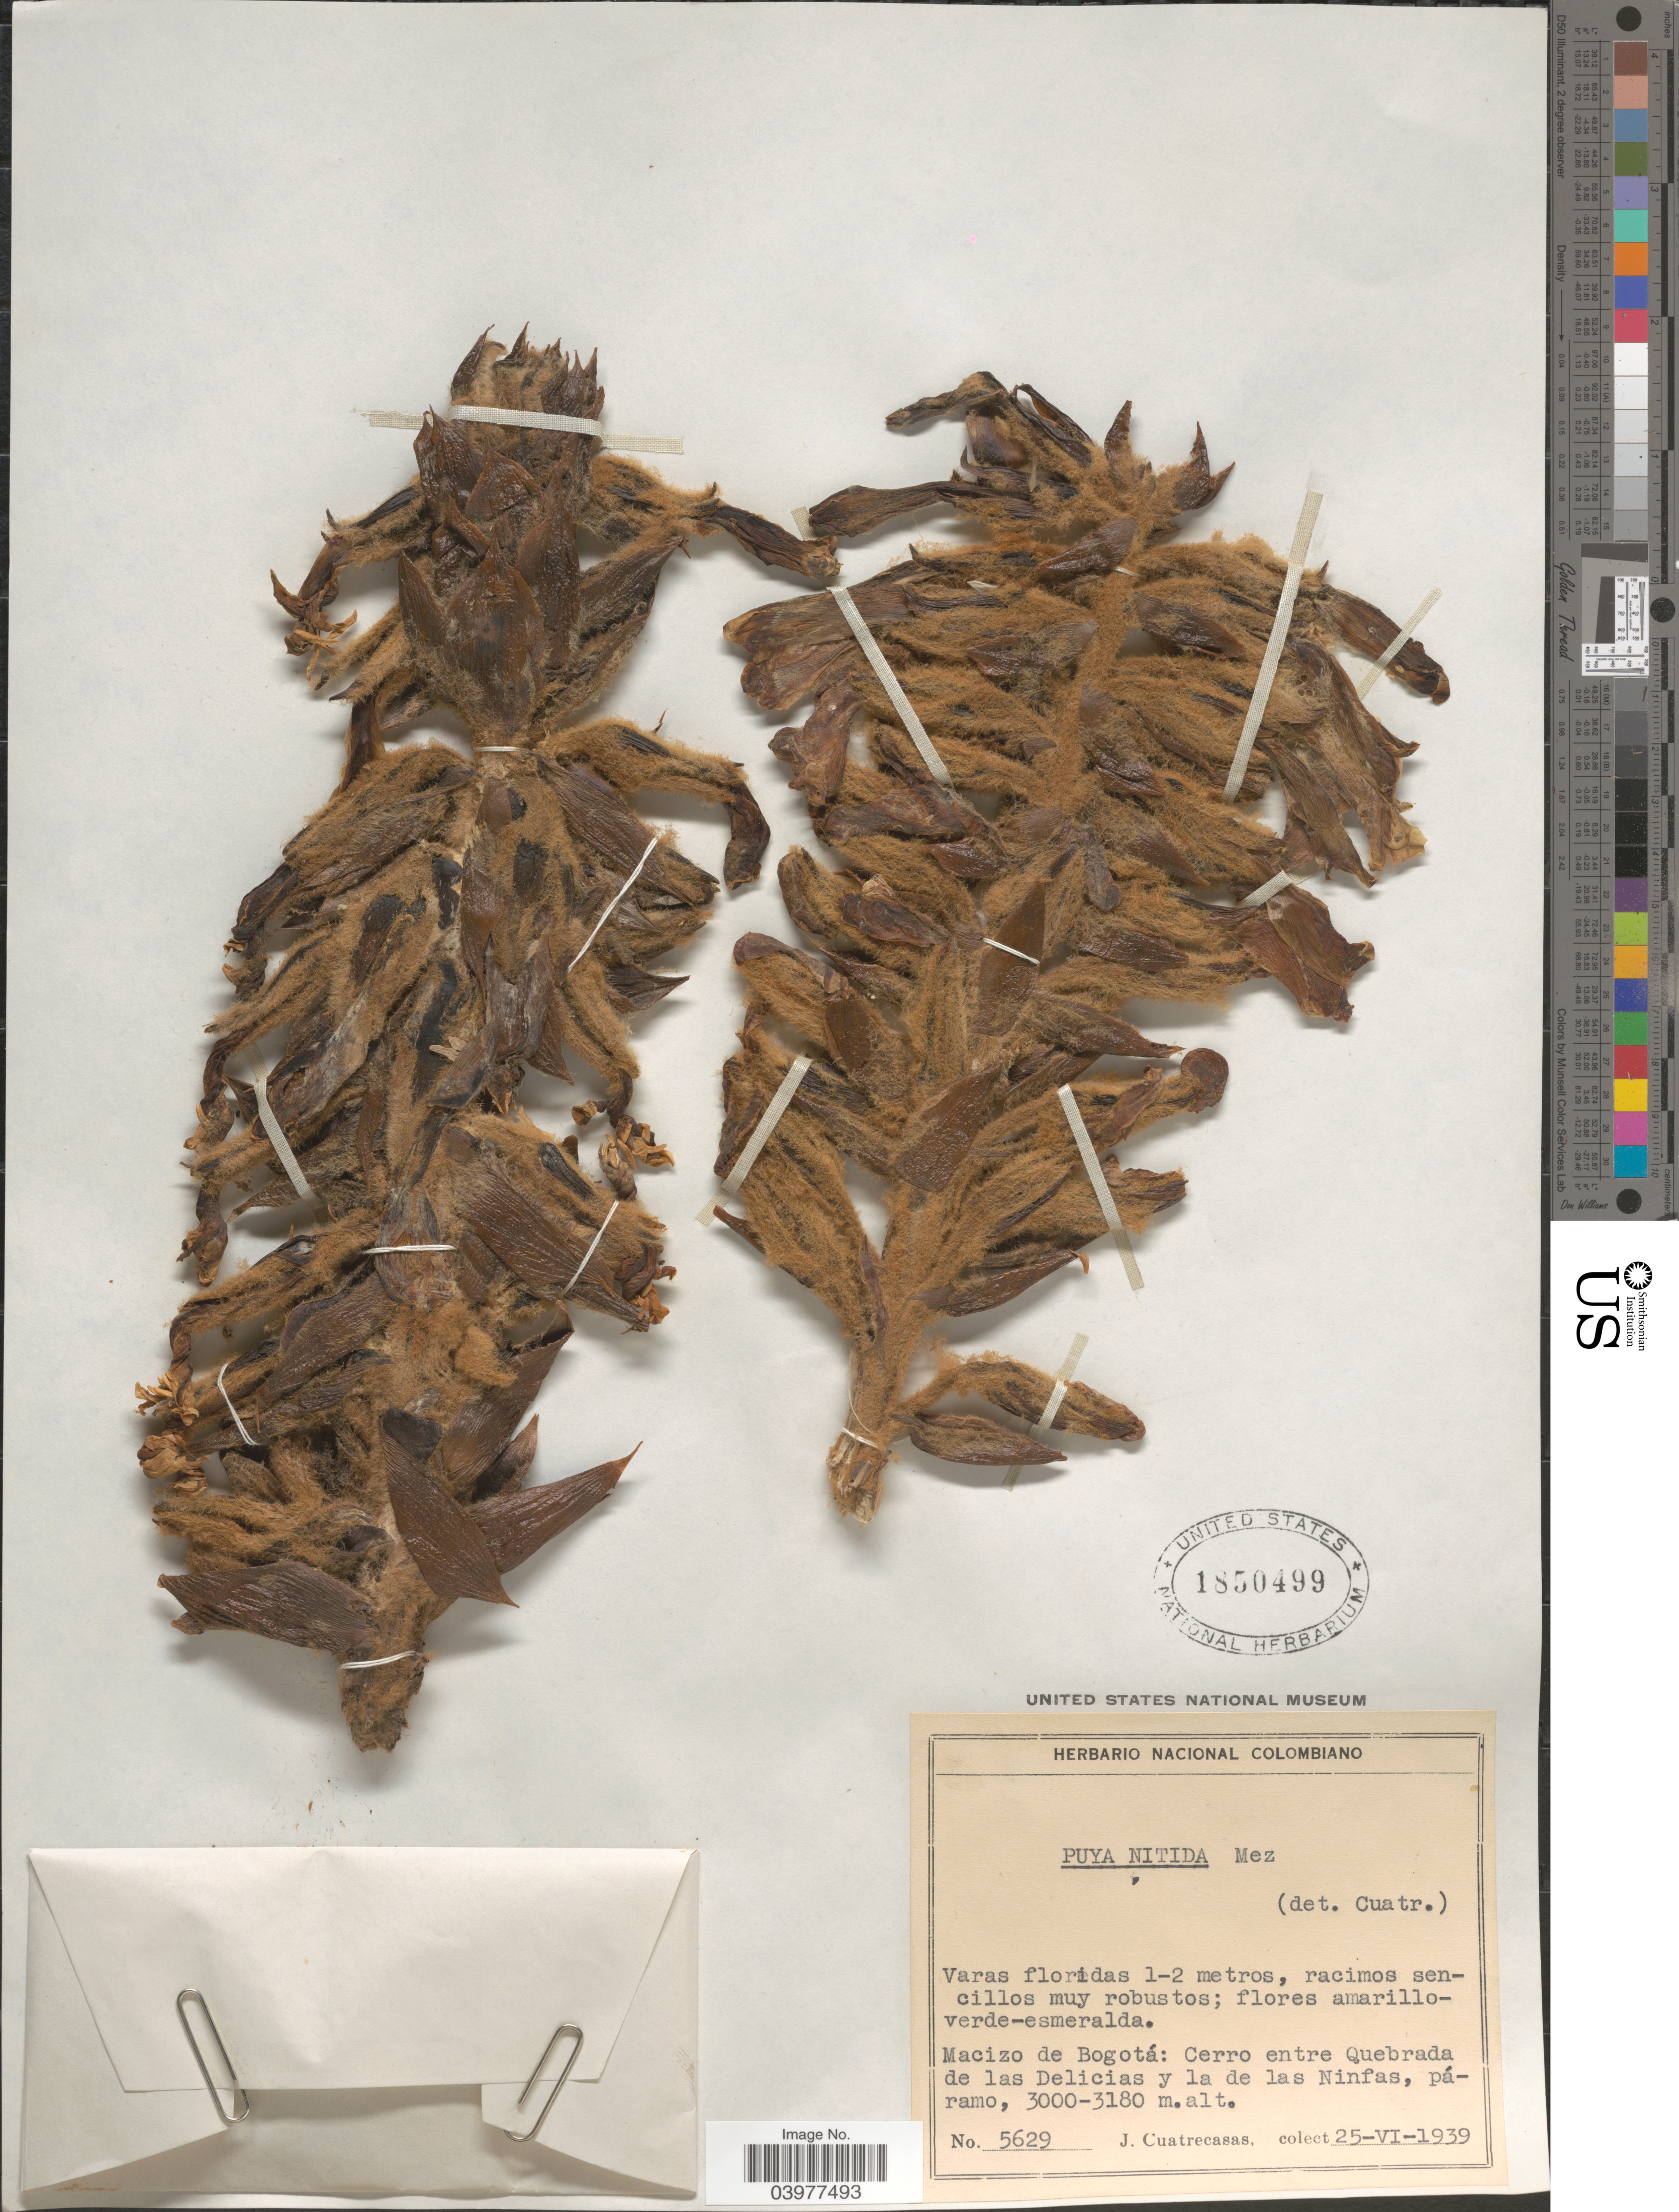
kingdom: Plantae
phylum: Tracheophyta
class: Liliopsida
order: Poales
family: Bromeliaceae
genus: Puya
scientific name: Puya nitida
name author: Mez in C. DC.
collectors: J. Cuatrecasas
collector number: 5629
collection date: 1939-04-25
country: Colombia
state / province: Bogota D.C.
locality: Macizo de Bogotá: Cerro entre Quebrada de las Delicias y la de las Ninfas, páramo.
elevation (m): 3000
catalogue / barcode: US 1850499